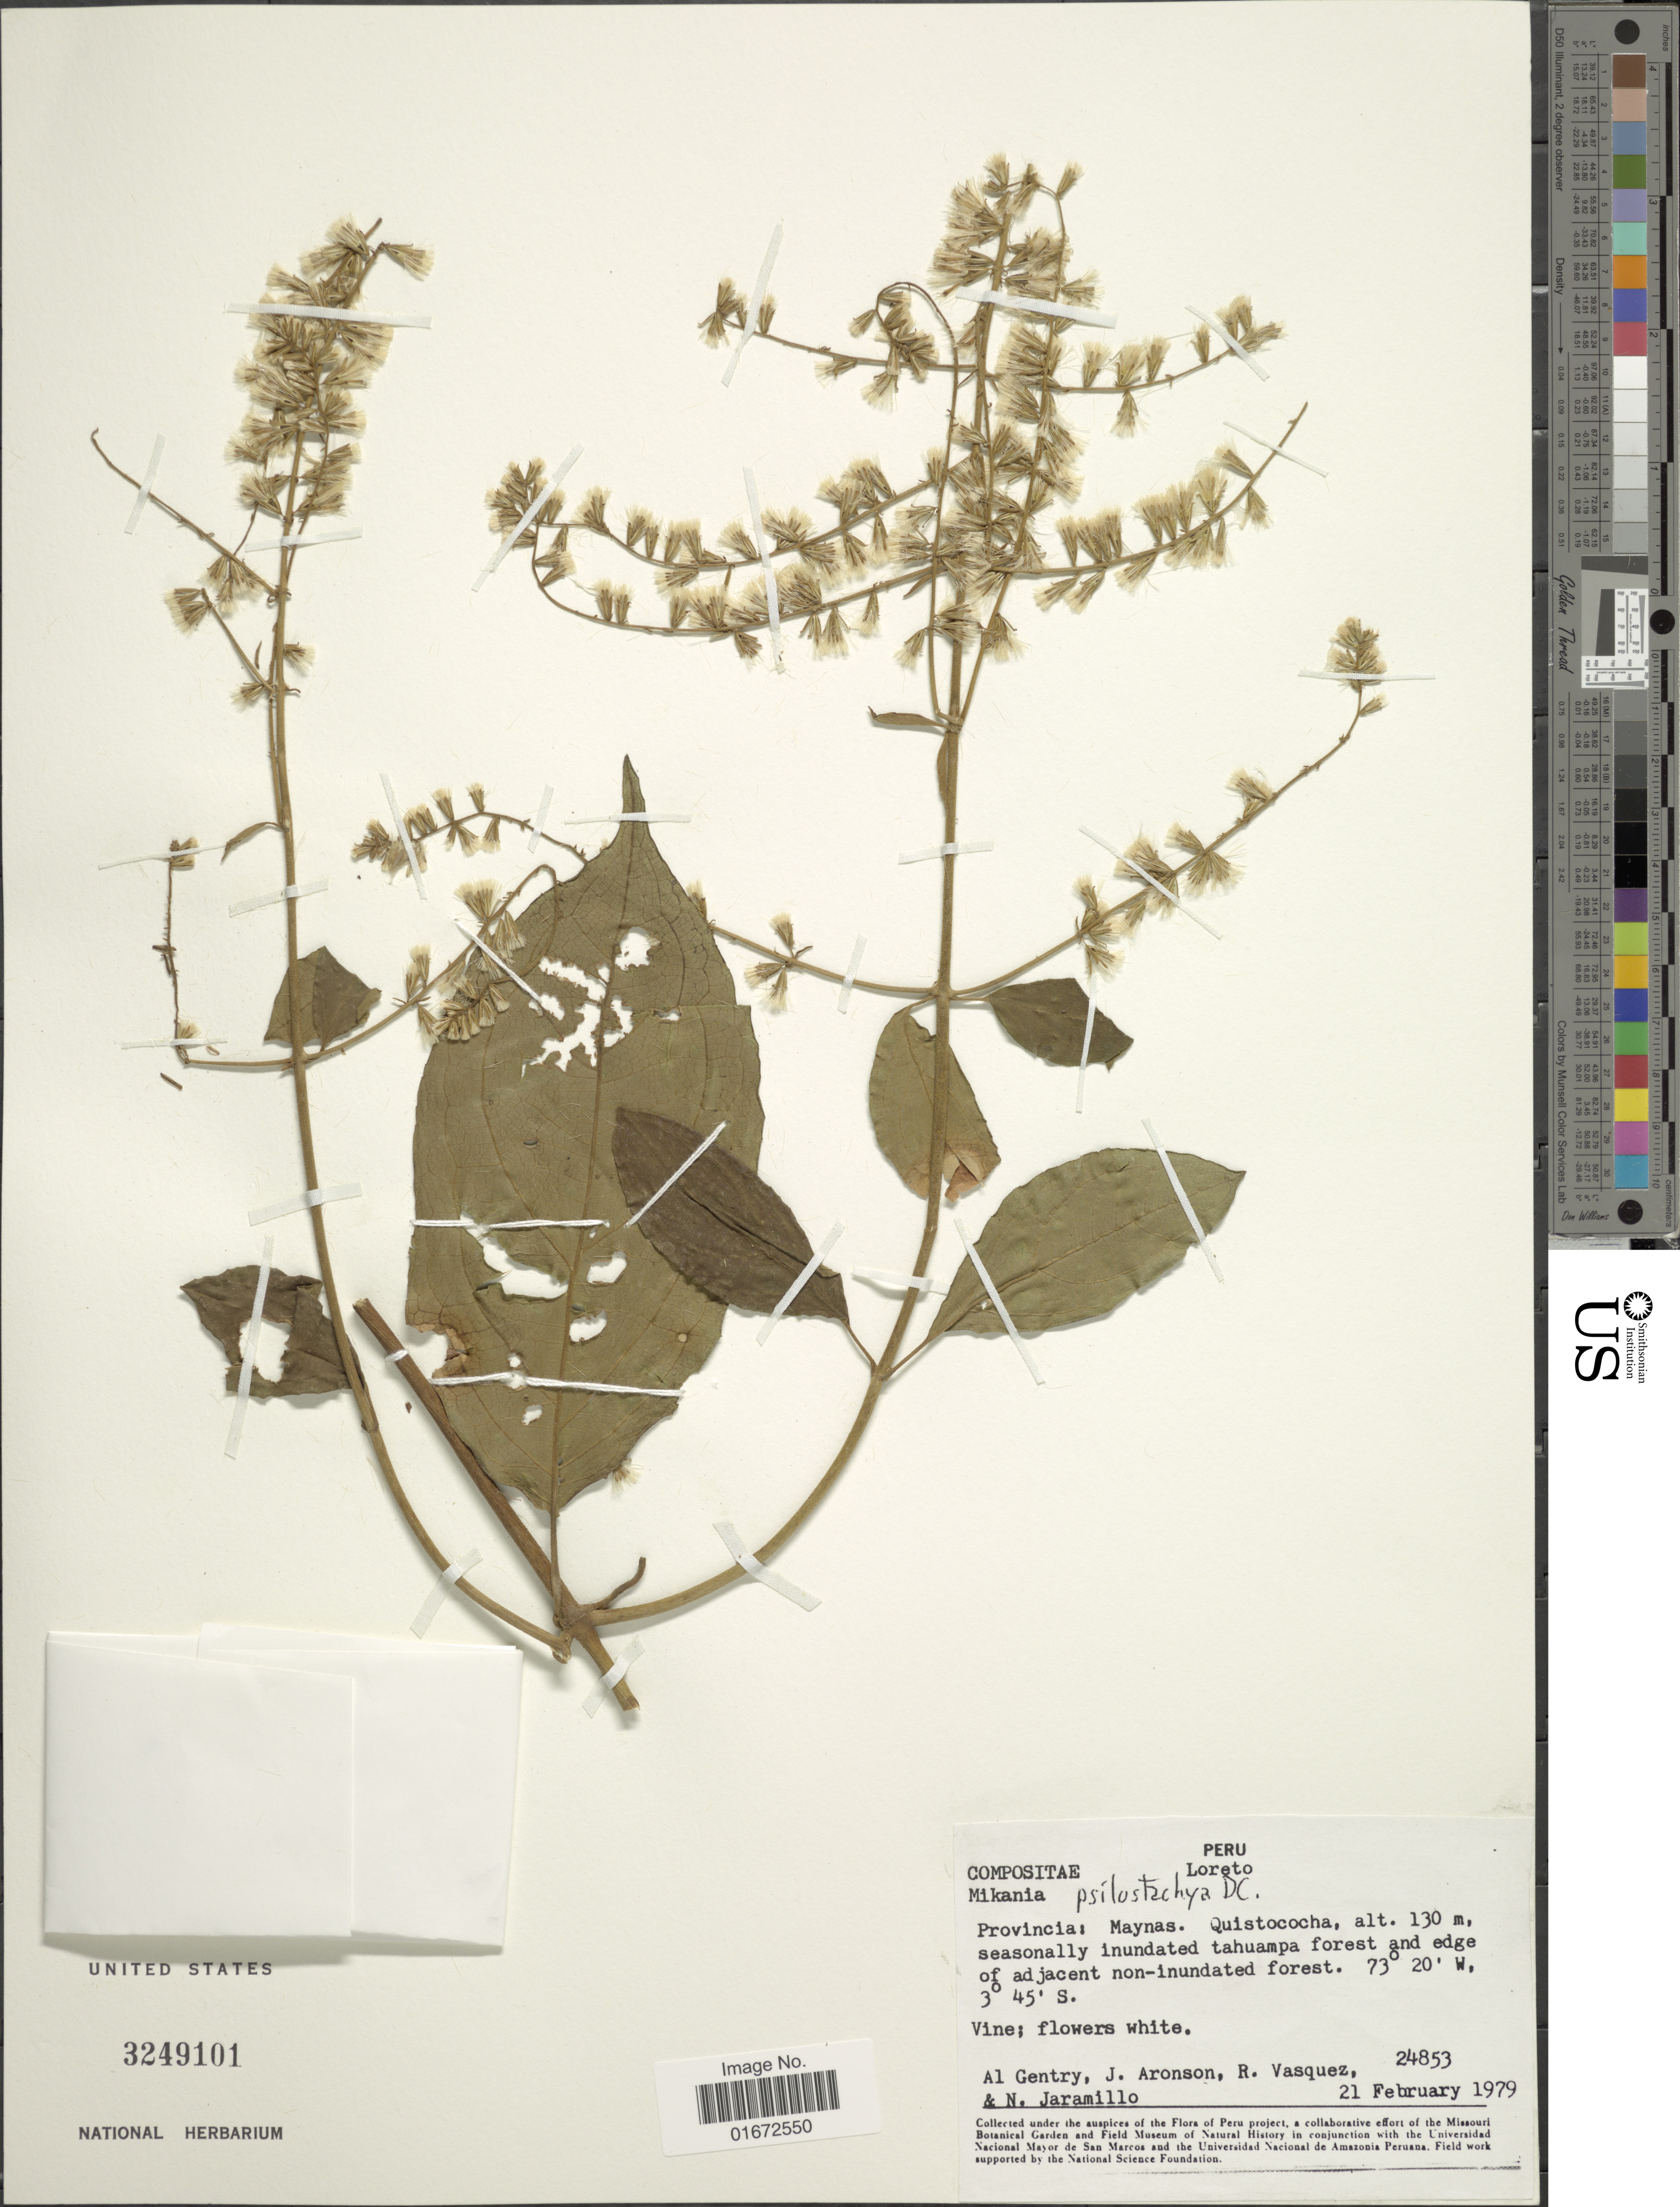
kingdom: Plantae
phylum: Tracheophyta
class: Magnoliopsida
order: Asterales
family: Asteraceae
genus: Mikania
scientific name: Mikania psilostachya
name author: DC.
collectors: A. H. Gentry, J. Aronson, R. Vasquez & N. Jaramillo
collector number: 24853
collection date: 1979-02-21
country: Peru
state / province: Loreto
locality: Provincia: Maynas. Quistococha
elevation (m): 130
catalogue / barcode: US 3249101